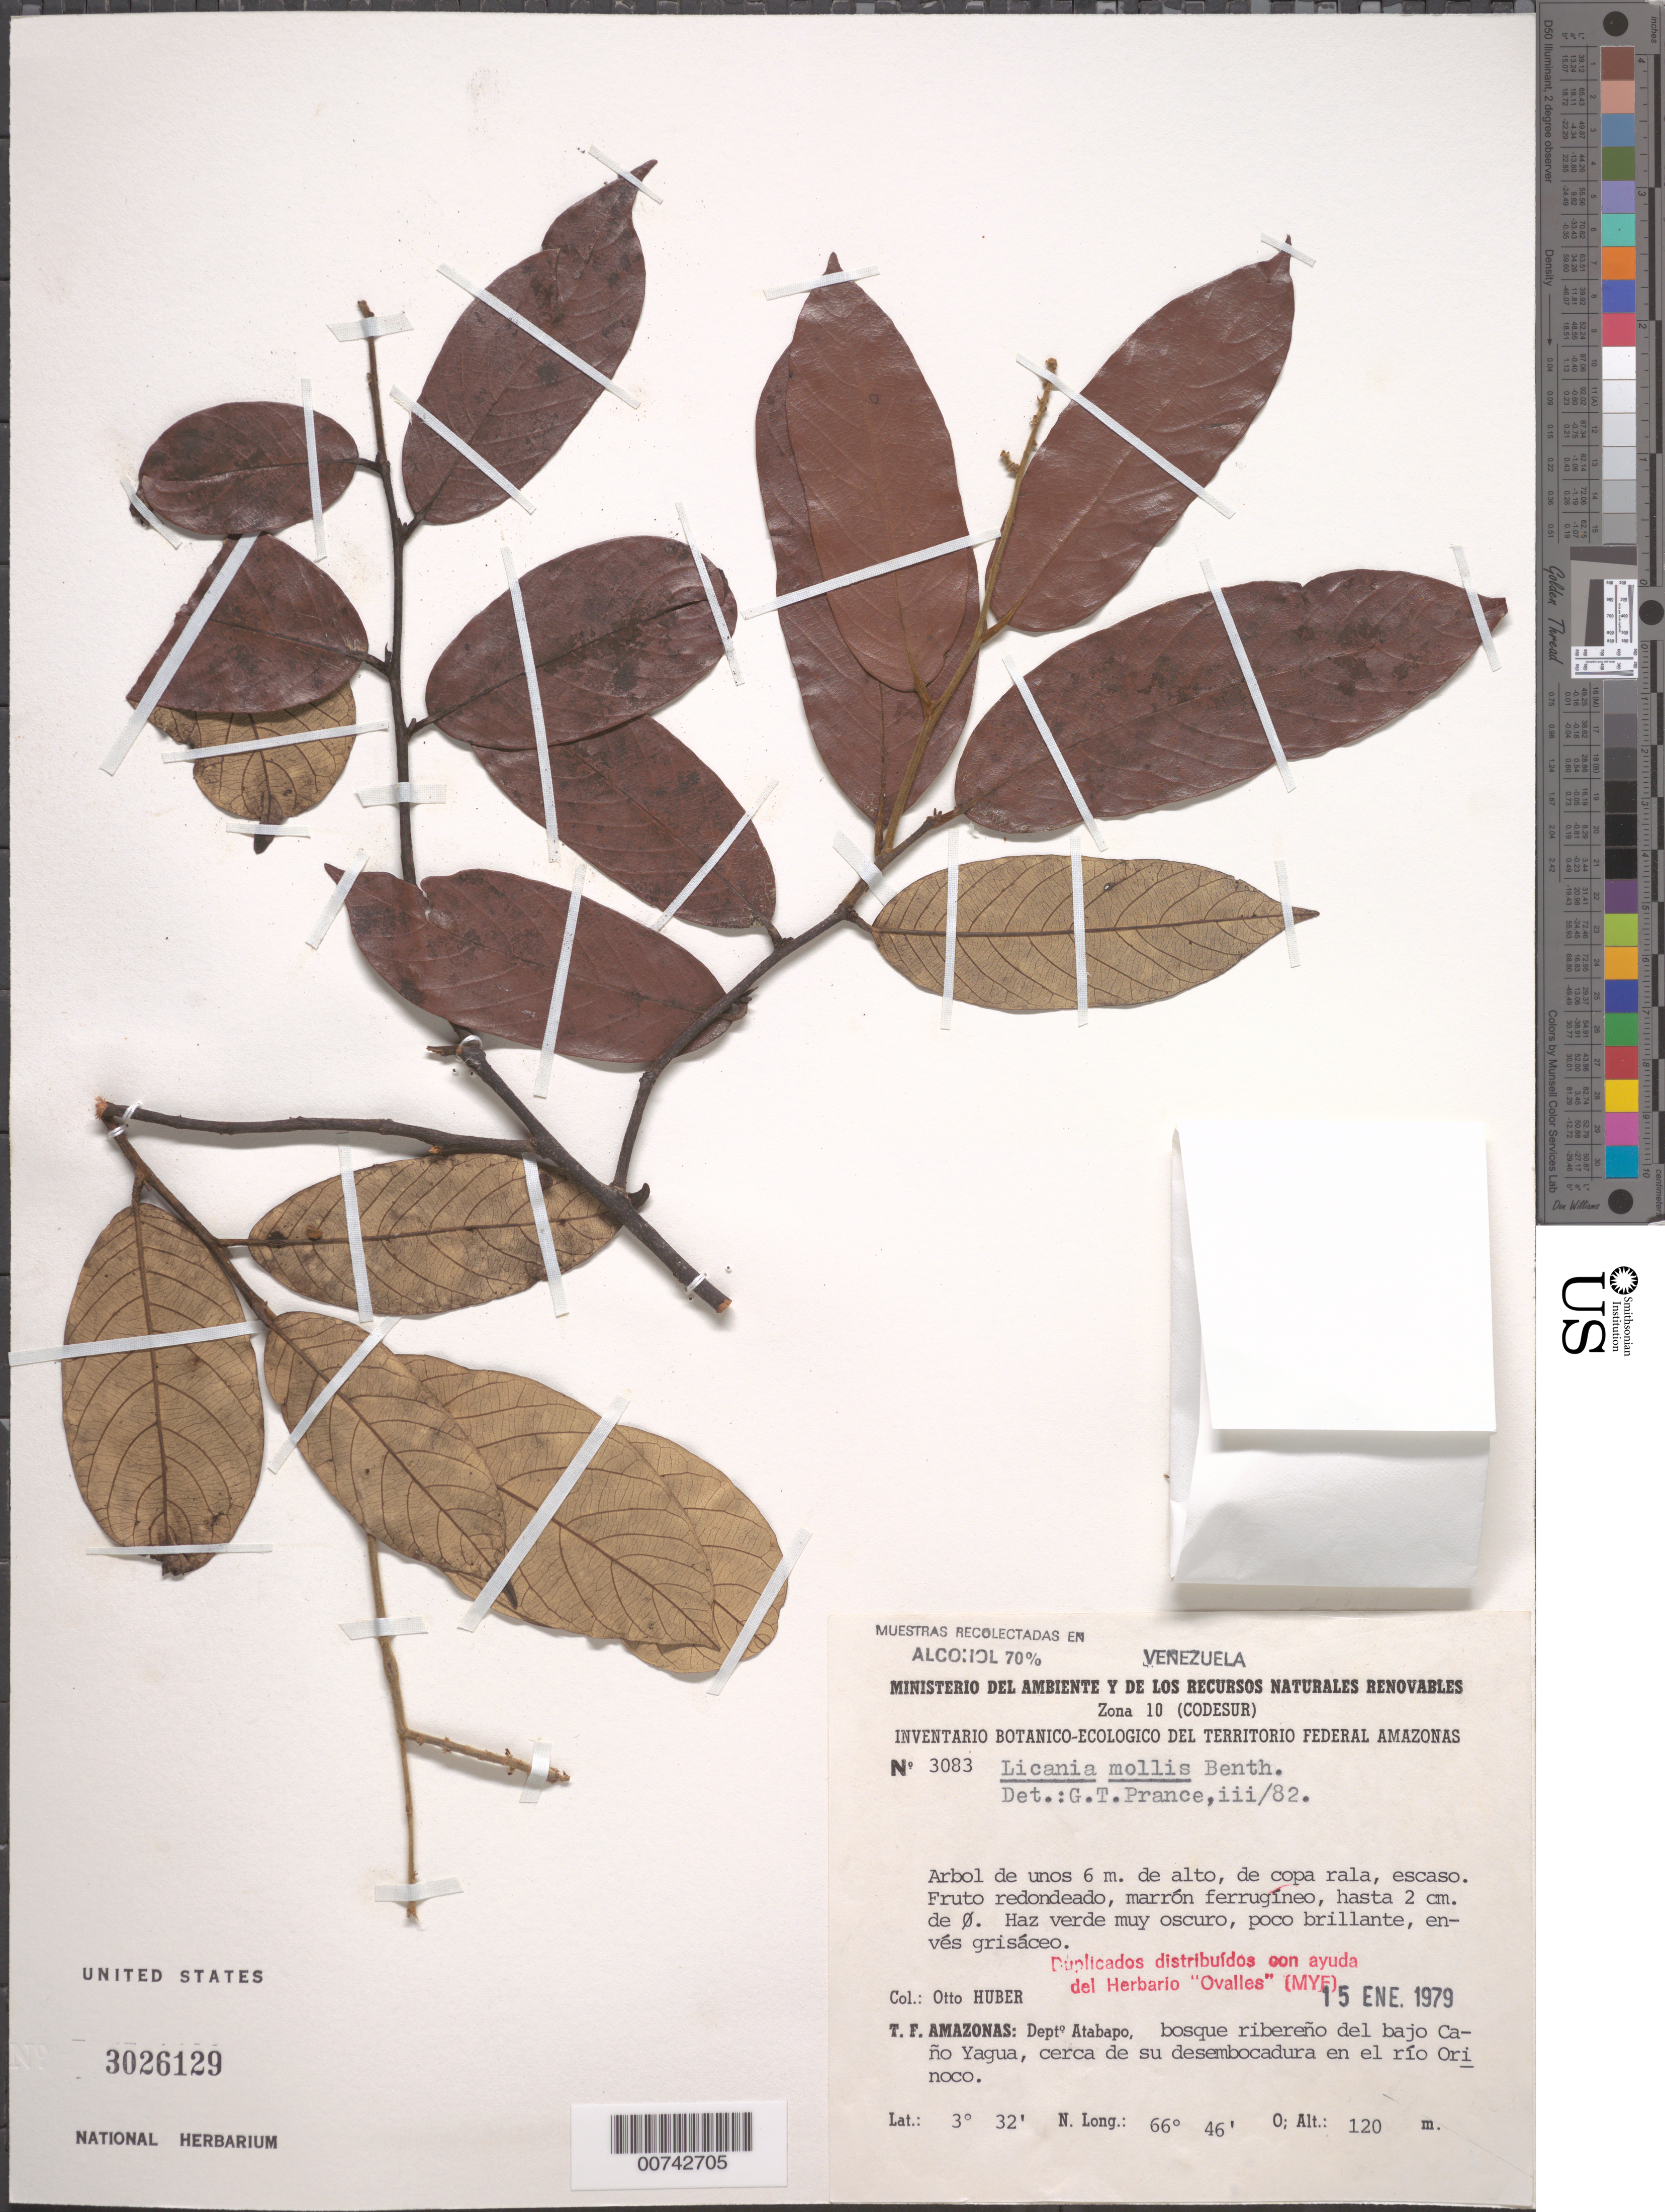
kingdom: Plantae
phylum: Tracheophyta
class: Magnoliopsida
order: Malpighiales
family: Chrysobalanaceae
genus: Licania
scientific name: Licania mollis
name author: Benth.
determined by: Prance, G. T.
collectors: O. Huber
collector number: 3083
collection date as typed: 15-Jan-79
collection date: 1979-01-15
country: Venezuela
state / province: Amazonas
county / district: Atabapo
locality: Bajo Caño Yagua, cerca de su desembocadura en el Río Orinoco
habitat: Bosque ribereno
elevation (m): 120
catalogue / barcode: US 3026129